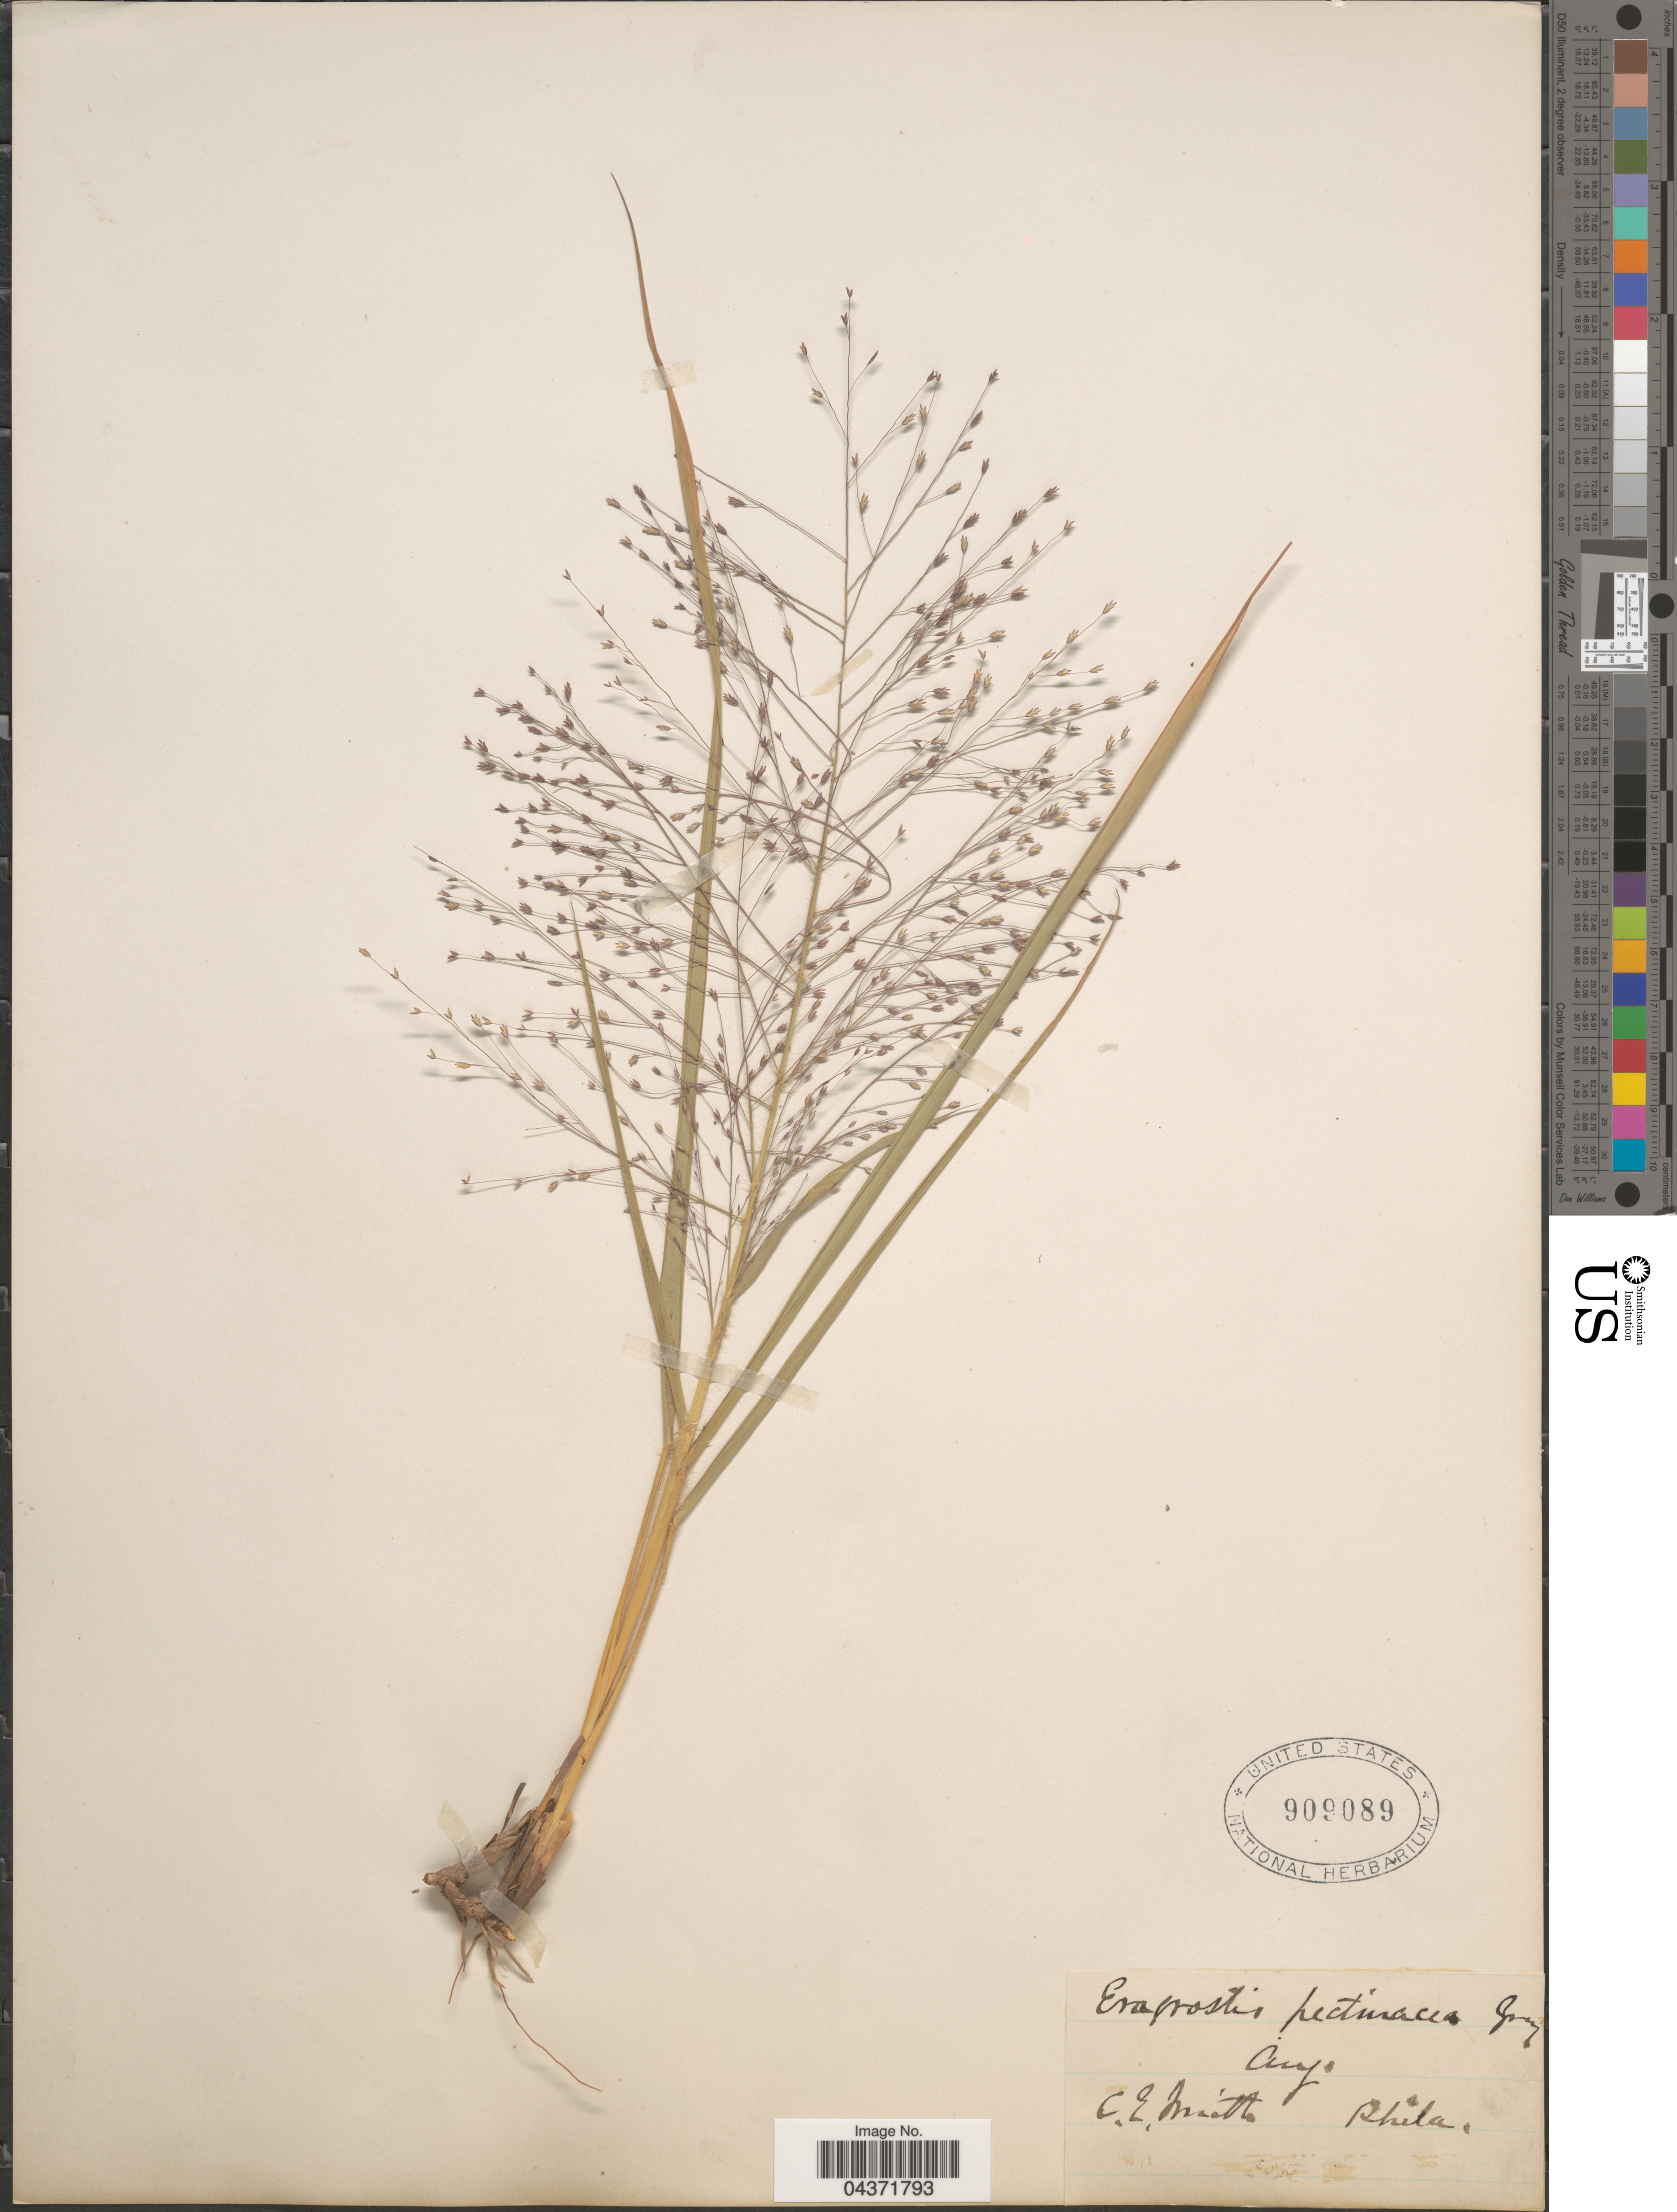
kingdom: Plantae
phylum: Tracheophyta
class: Liliopsida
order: Poales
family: Poaceae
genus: Eragrostis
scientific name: Eragrostis spectabilis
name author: (Pursh) Steud.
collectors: C. E. Smith Jr.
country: United States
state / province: Pennsylvania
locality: Phila.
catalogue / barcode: US 909089